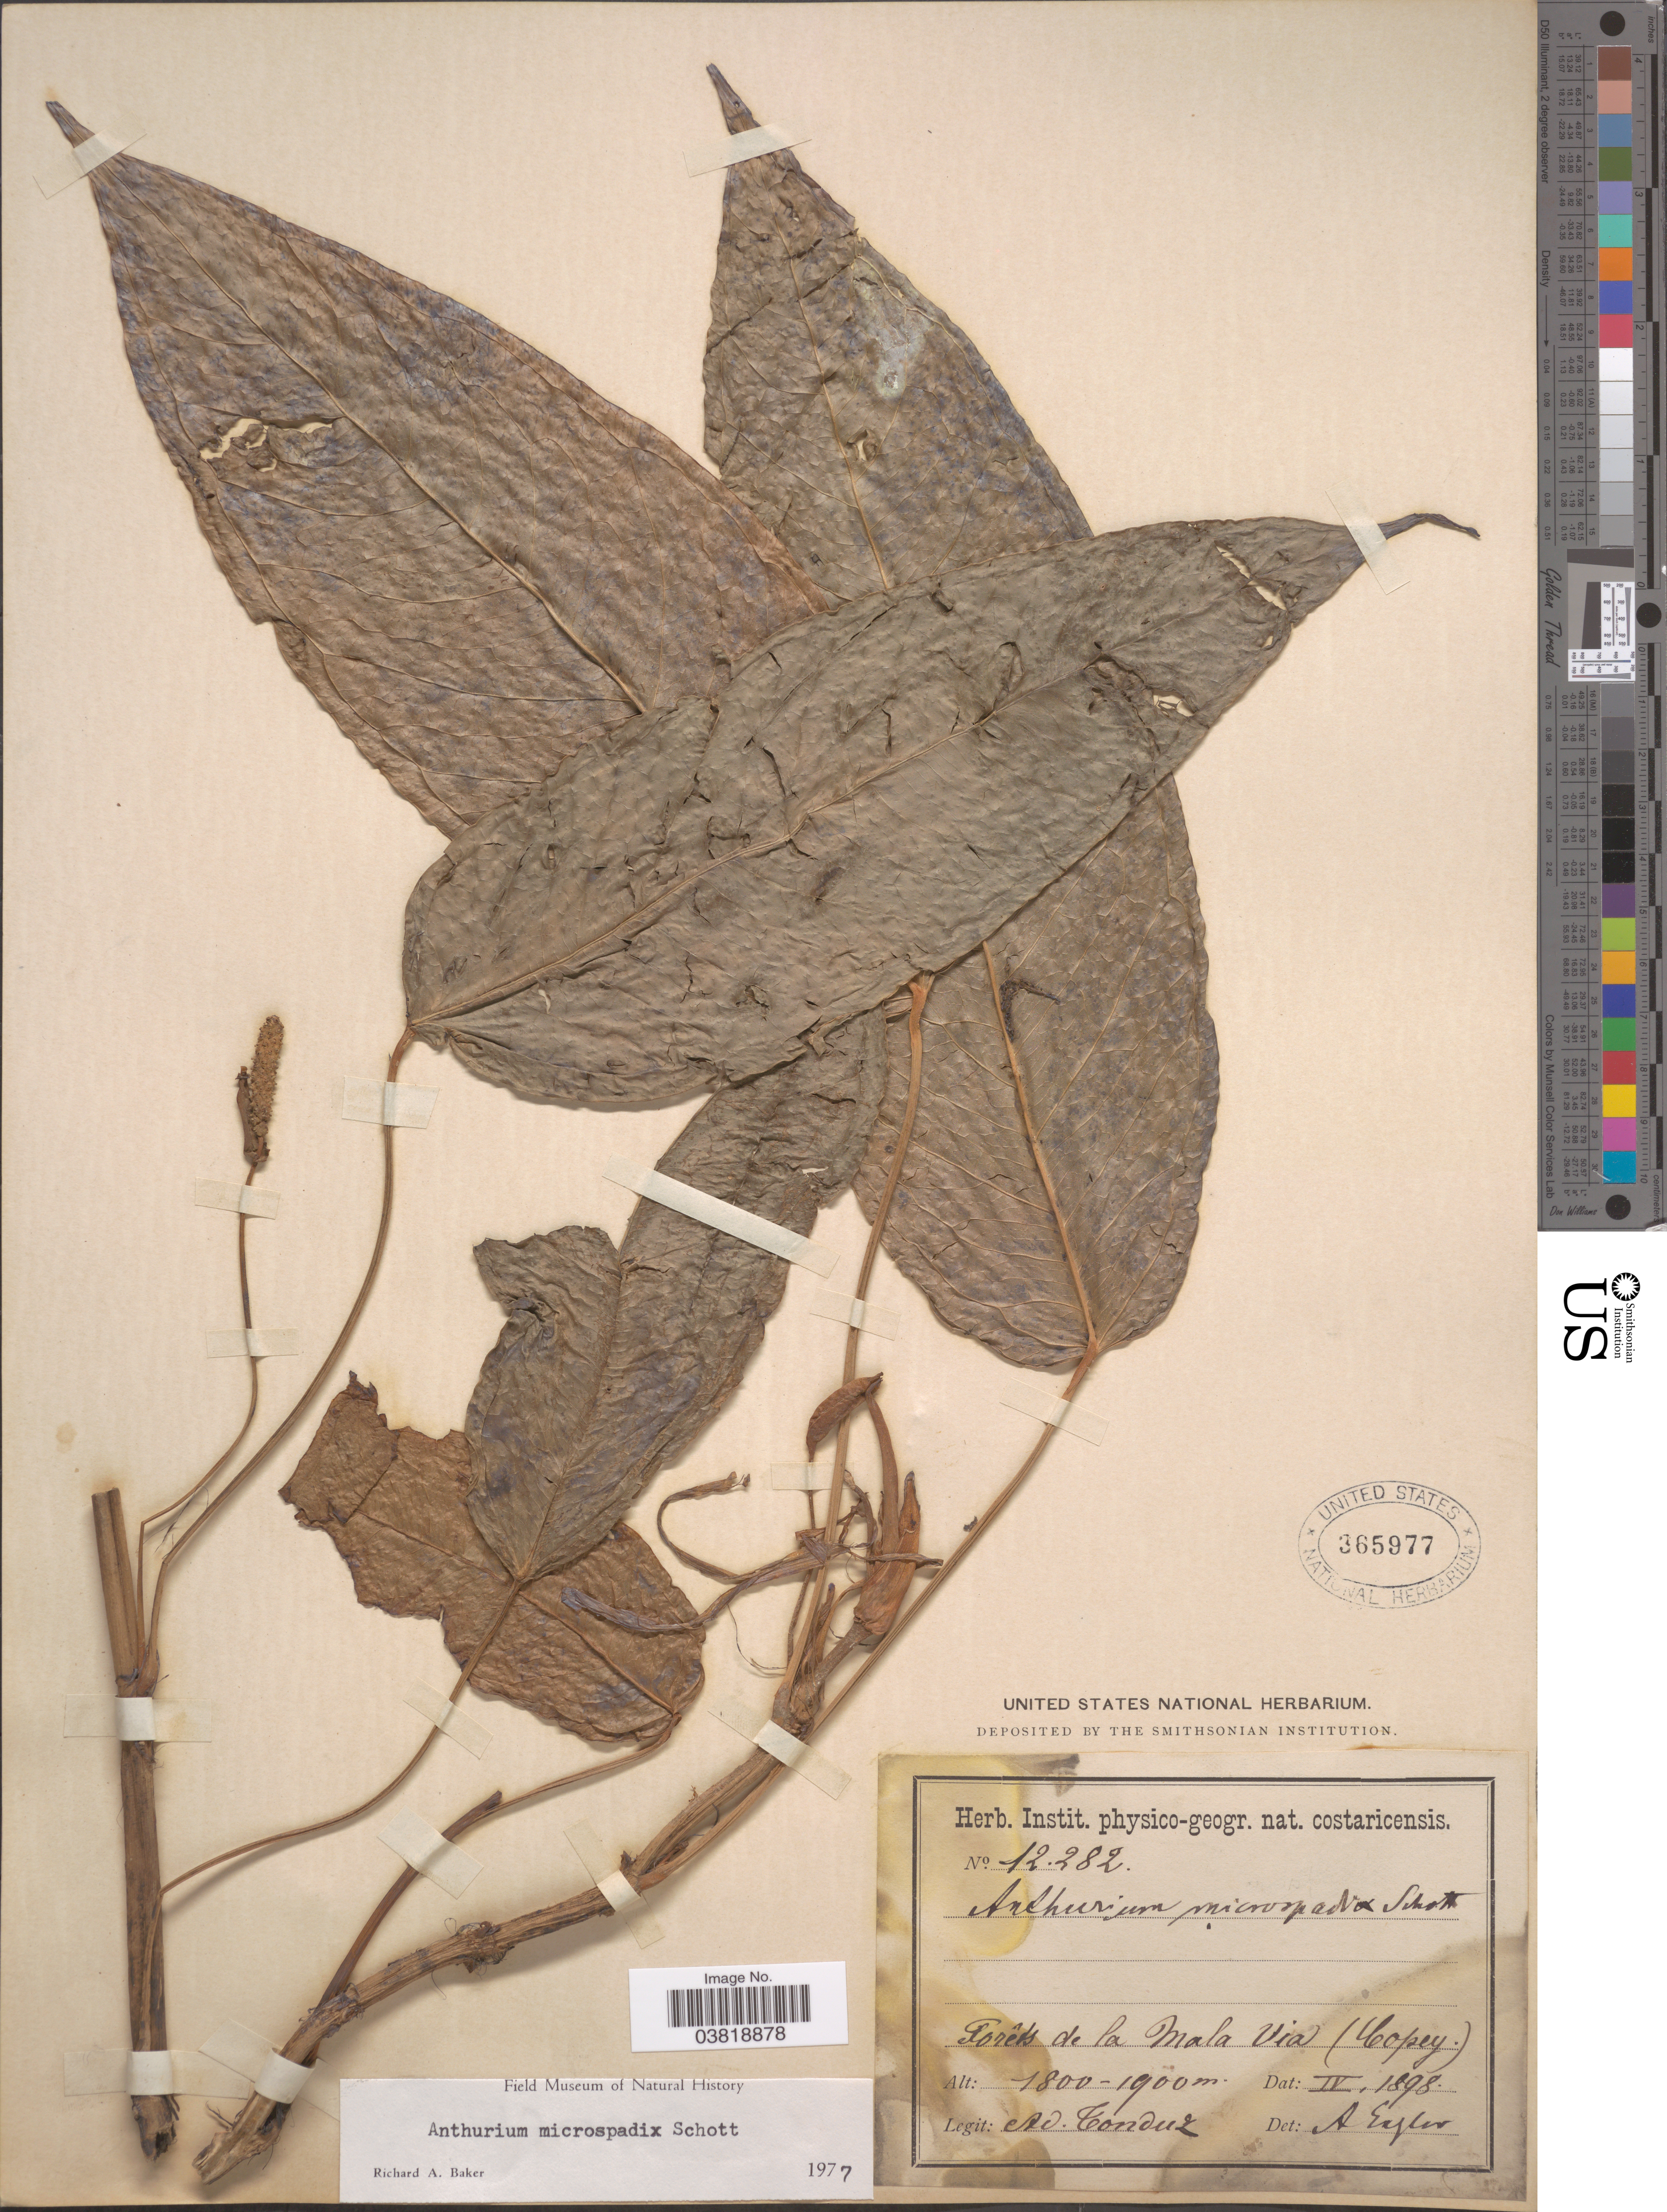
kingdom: Plantae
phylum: Tracheophyta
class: Liliopsida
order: Alismatales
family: Araceae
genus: Anthurium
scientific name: Anthurium microspadix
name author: Schott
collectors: A. Tonduz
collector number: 12282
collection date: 1898-04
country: Costa Rica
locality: Forêts de la Mala Via (Copey).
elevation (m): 1800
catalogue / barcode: US 365977